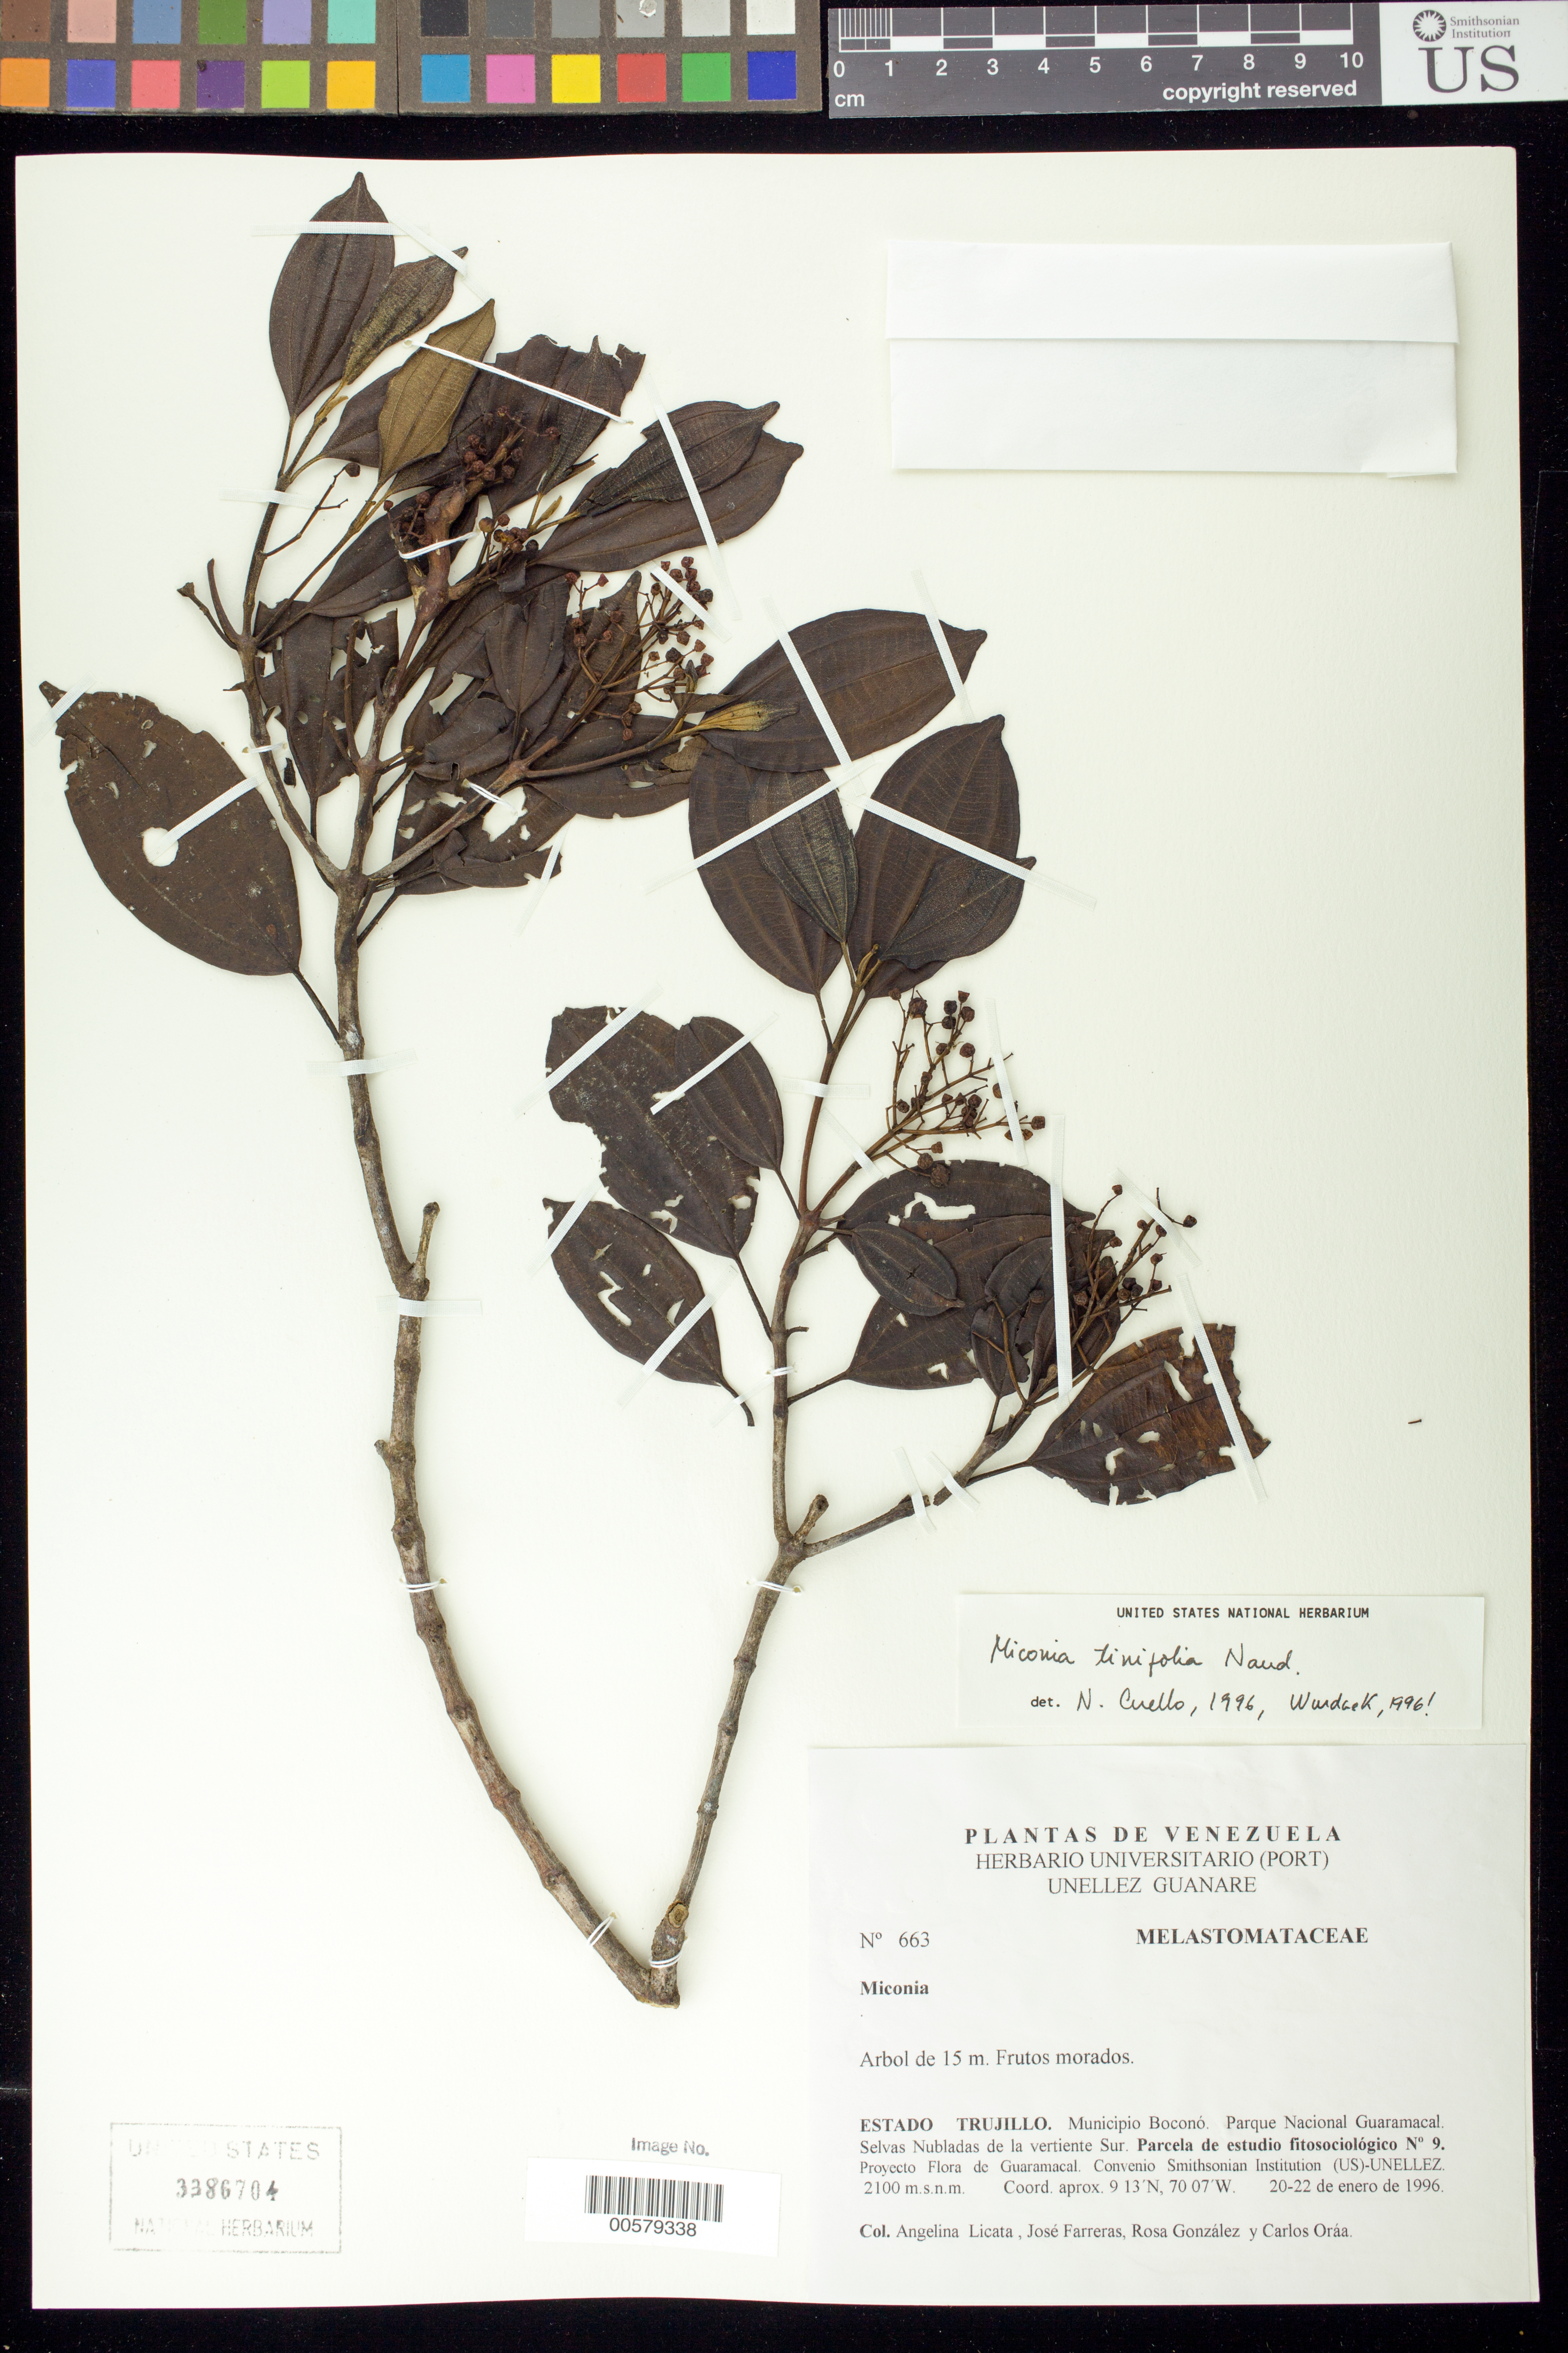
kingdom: Plantae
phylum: Tracheophyta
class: Magnoliopsida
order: Myrtales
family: Melastomataceae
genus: Miconia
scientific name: Miconia tinifolia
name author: Naudin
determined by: Wurdack, John J., (US), US (UNITED STATES)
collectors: A. Licata, J. Farreras, R. González & C. Oráa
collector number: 663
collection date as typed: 20 Jan 1996 to 22 Jan 1996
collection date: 1996-01-20/1996-01-22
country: Venezuela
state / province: Trujillo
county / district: Boconó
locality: Parque Nacional Guaramacal, vertiente S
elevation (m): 2100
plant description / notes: CAS, MO, NY, PORT, US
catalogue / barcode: US 3386704